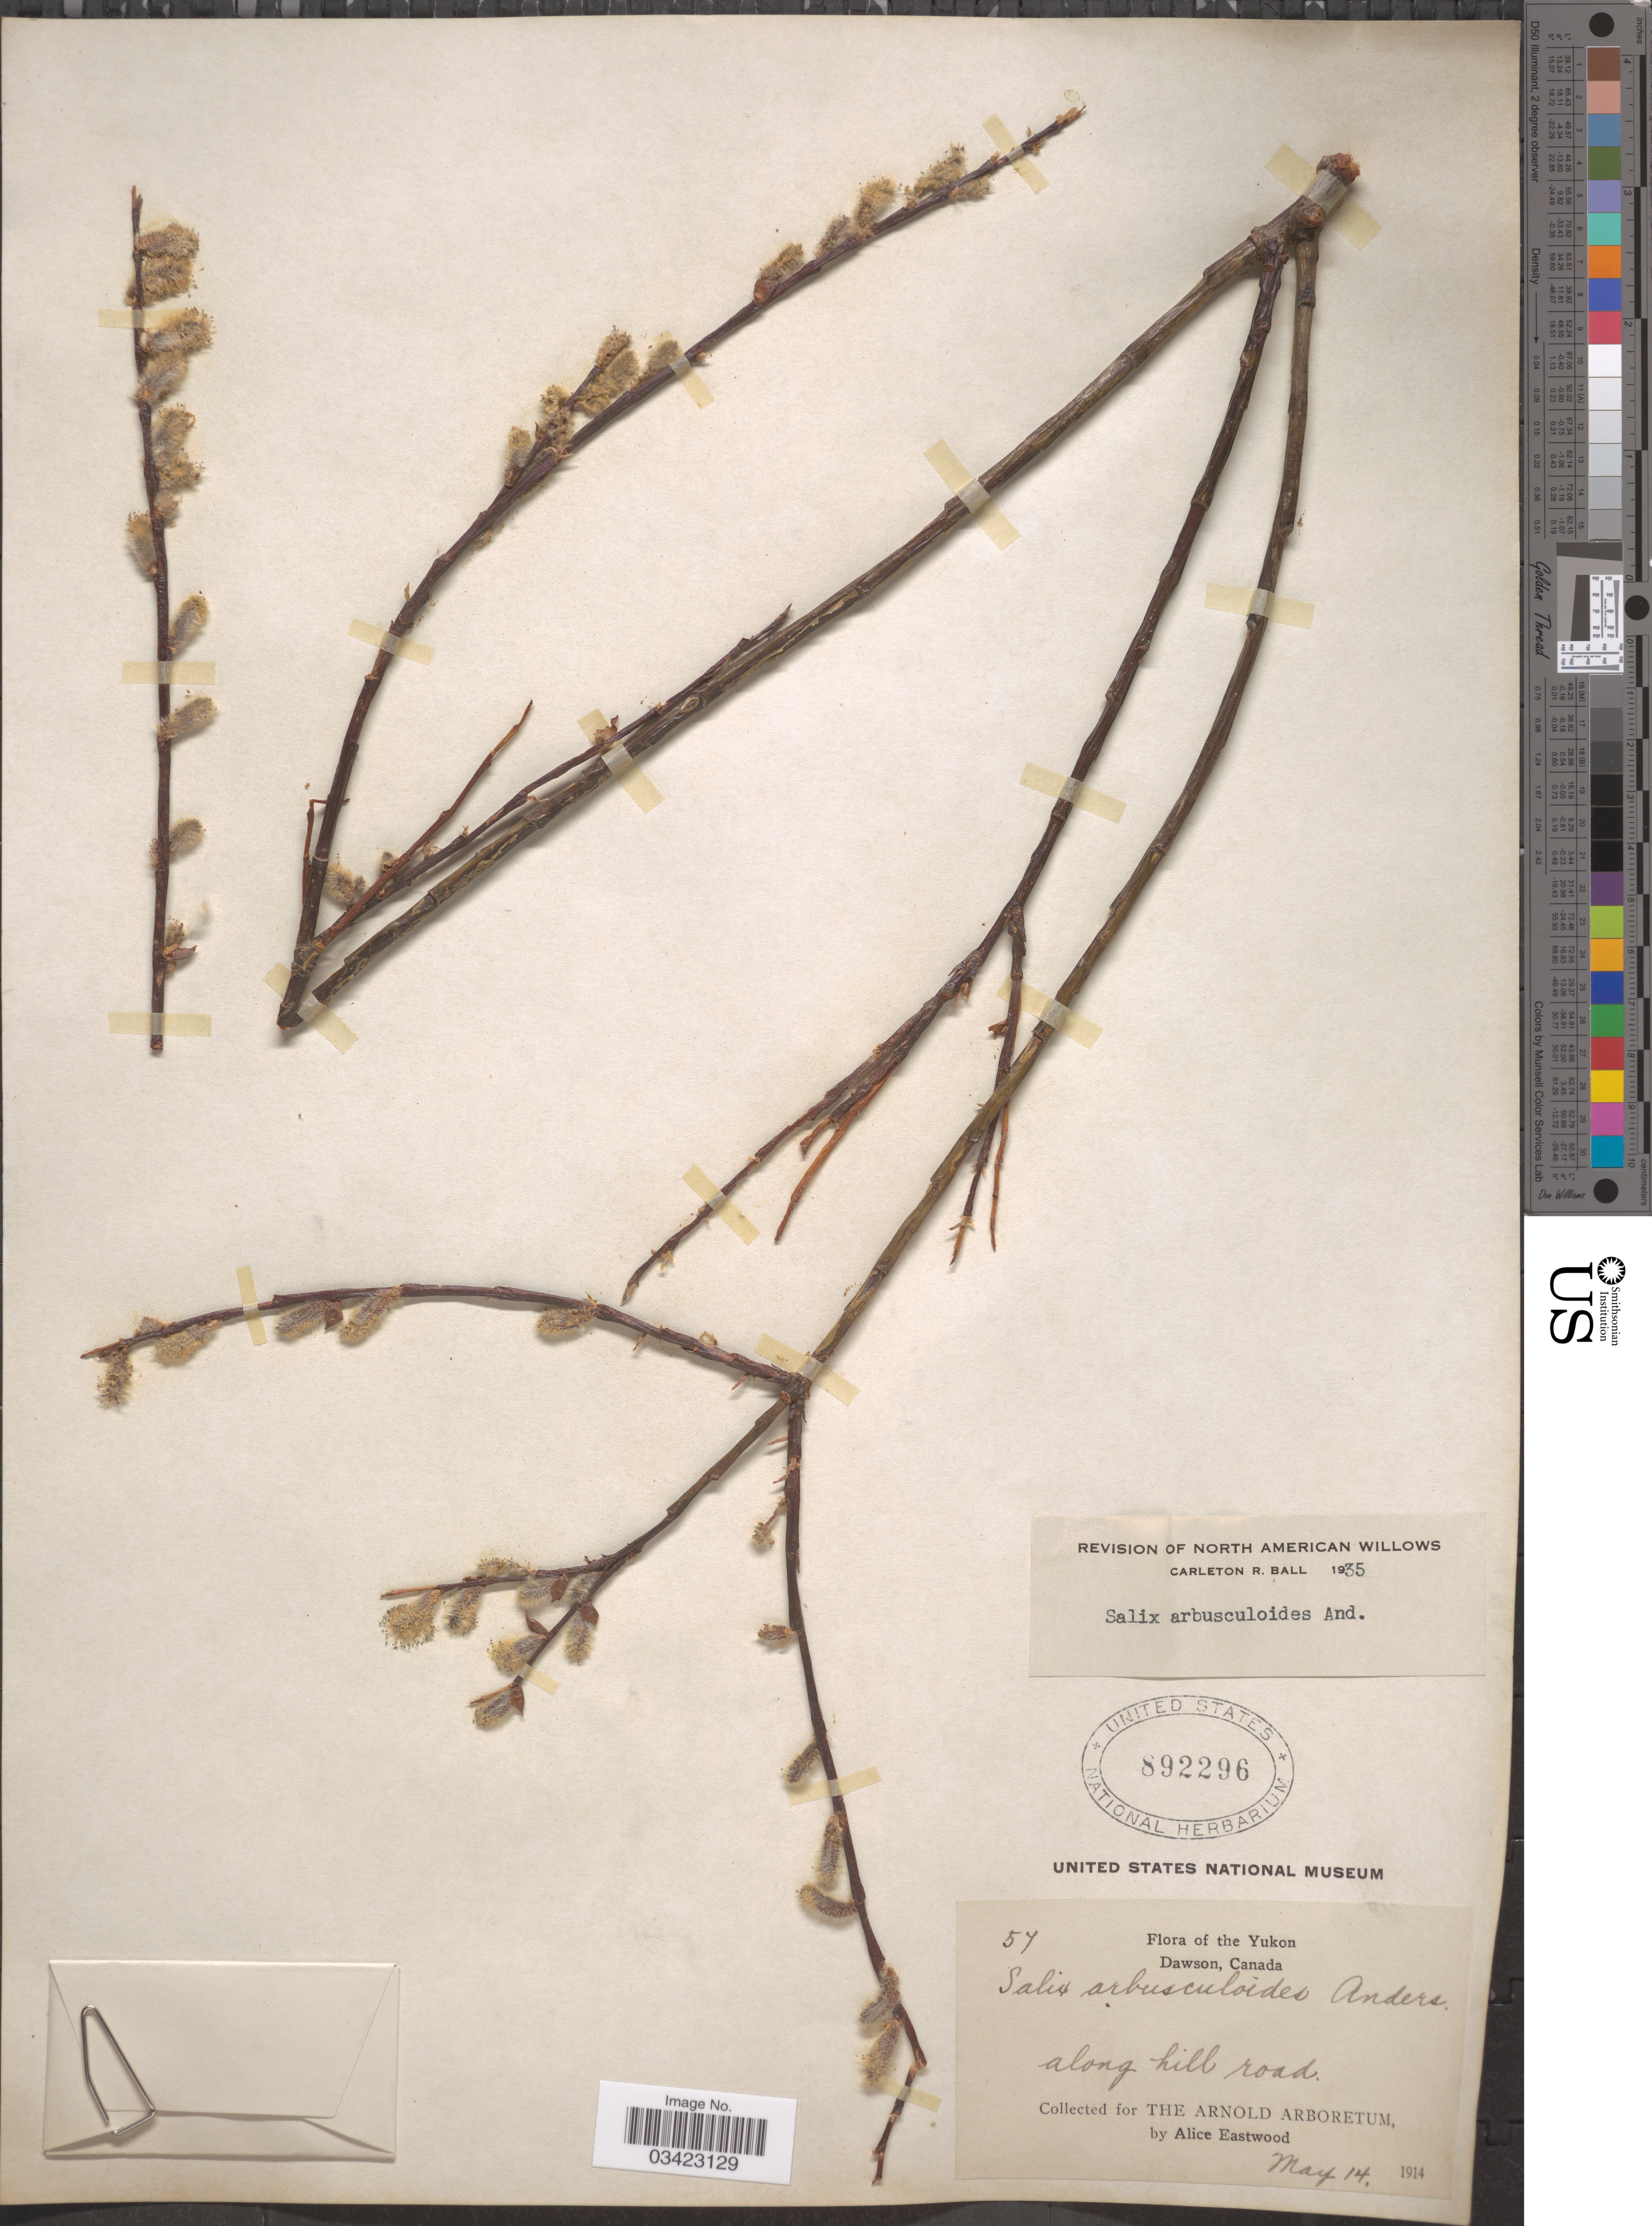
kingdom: Plantae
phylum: Tracheophyta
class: Magnoliopsida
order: Malpighiales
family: Salicaceae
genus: Salix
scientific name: Salix arbusculoides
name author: Andersson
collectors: A. Eastwood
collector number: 57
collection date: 1914-05-14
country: Canada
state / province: Yukon Territory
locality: Yukon. Dawson. Along hill road.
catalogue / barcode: US 892296